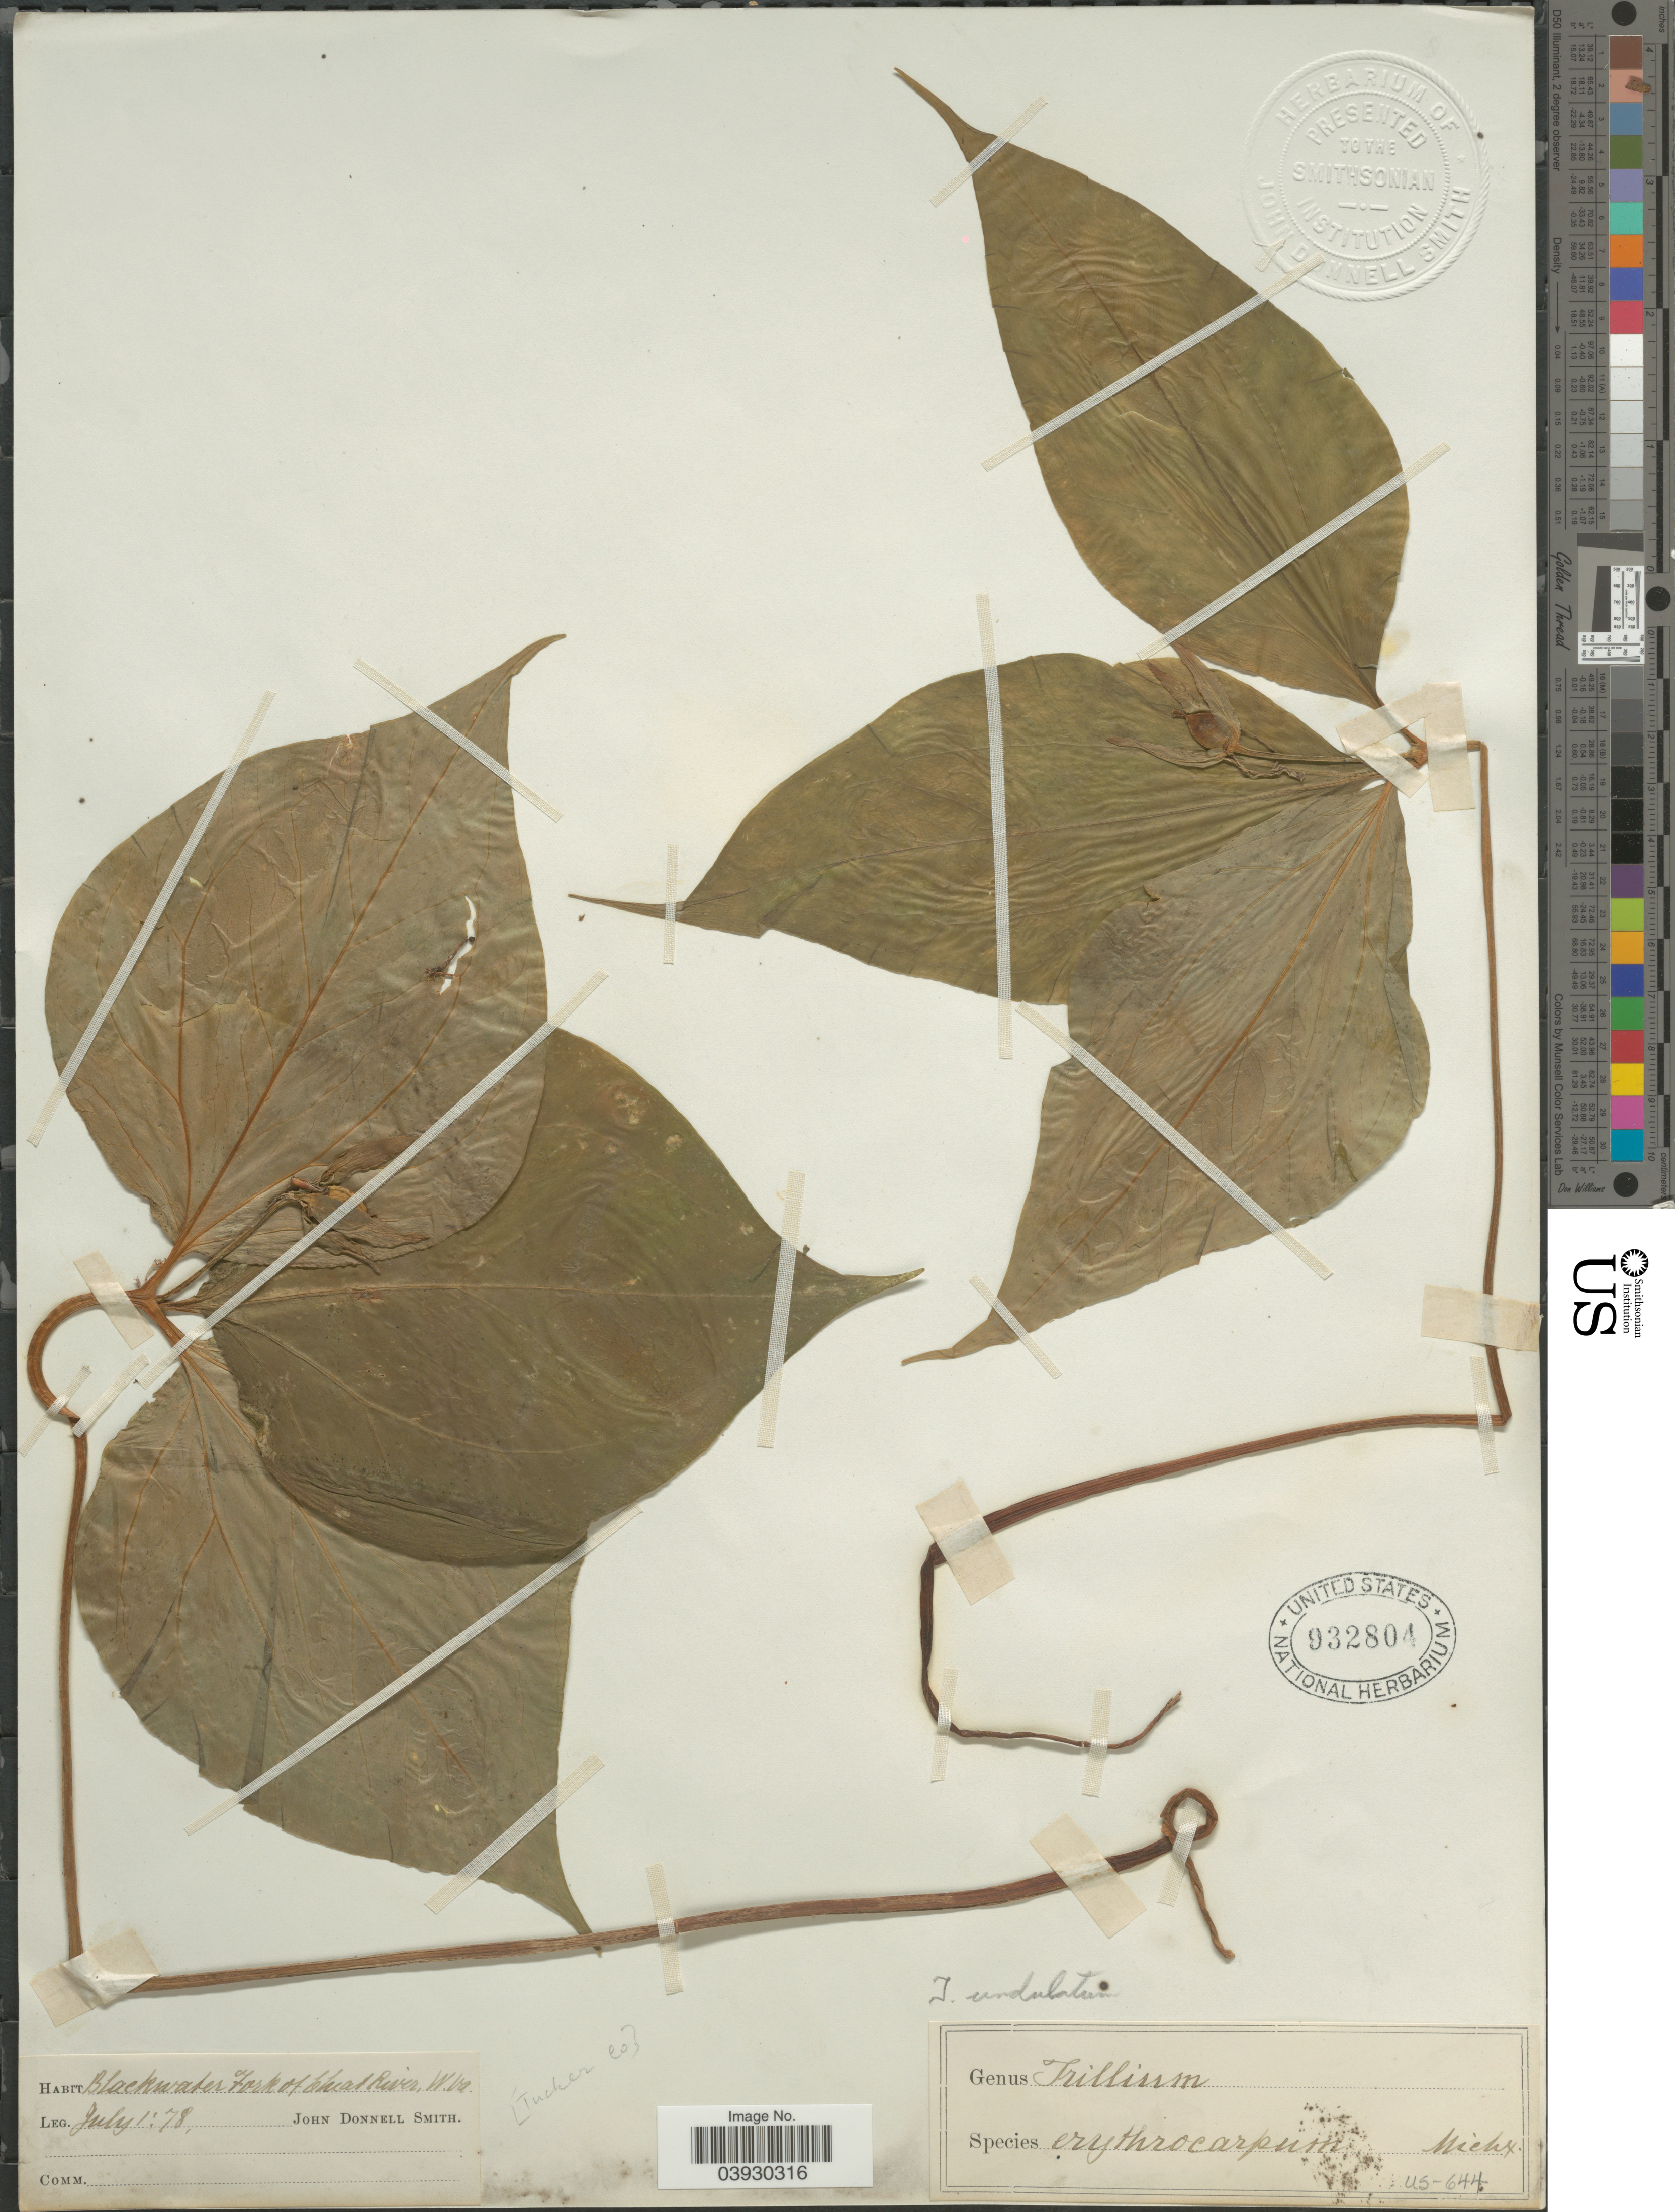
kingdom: Plantae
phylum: Tracheophyta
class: Liliopsida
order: Liliales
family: Melanthiaceae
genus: Trillium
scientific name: Trillium undulatum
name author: Willd.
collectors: J. Donnell Smith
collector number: US-644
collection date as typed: Transcribed d/m/y: 1/7/78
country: United States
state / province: West Virginia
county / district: Tucker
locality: Blackwater Fork of Cheat River. Tucker Co.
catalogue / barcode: US 932804